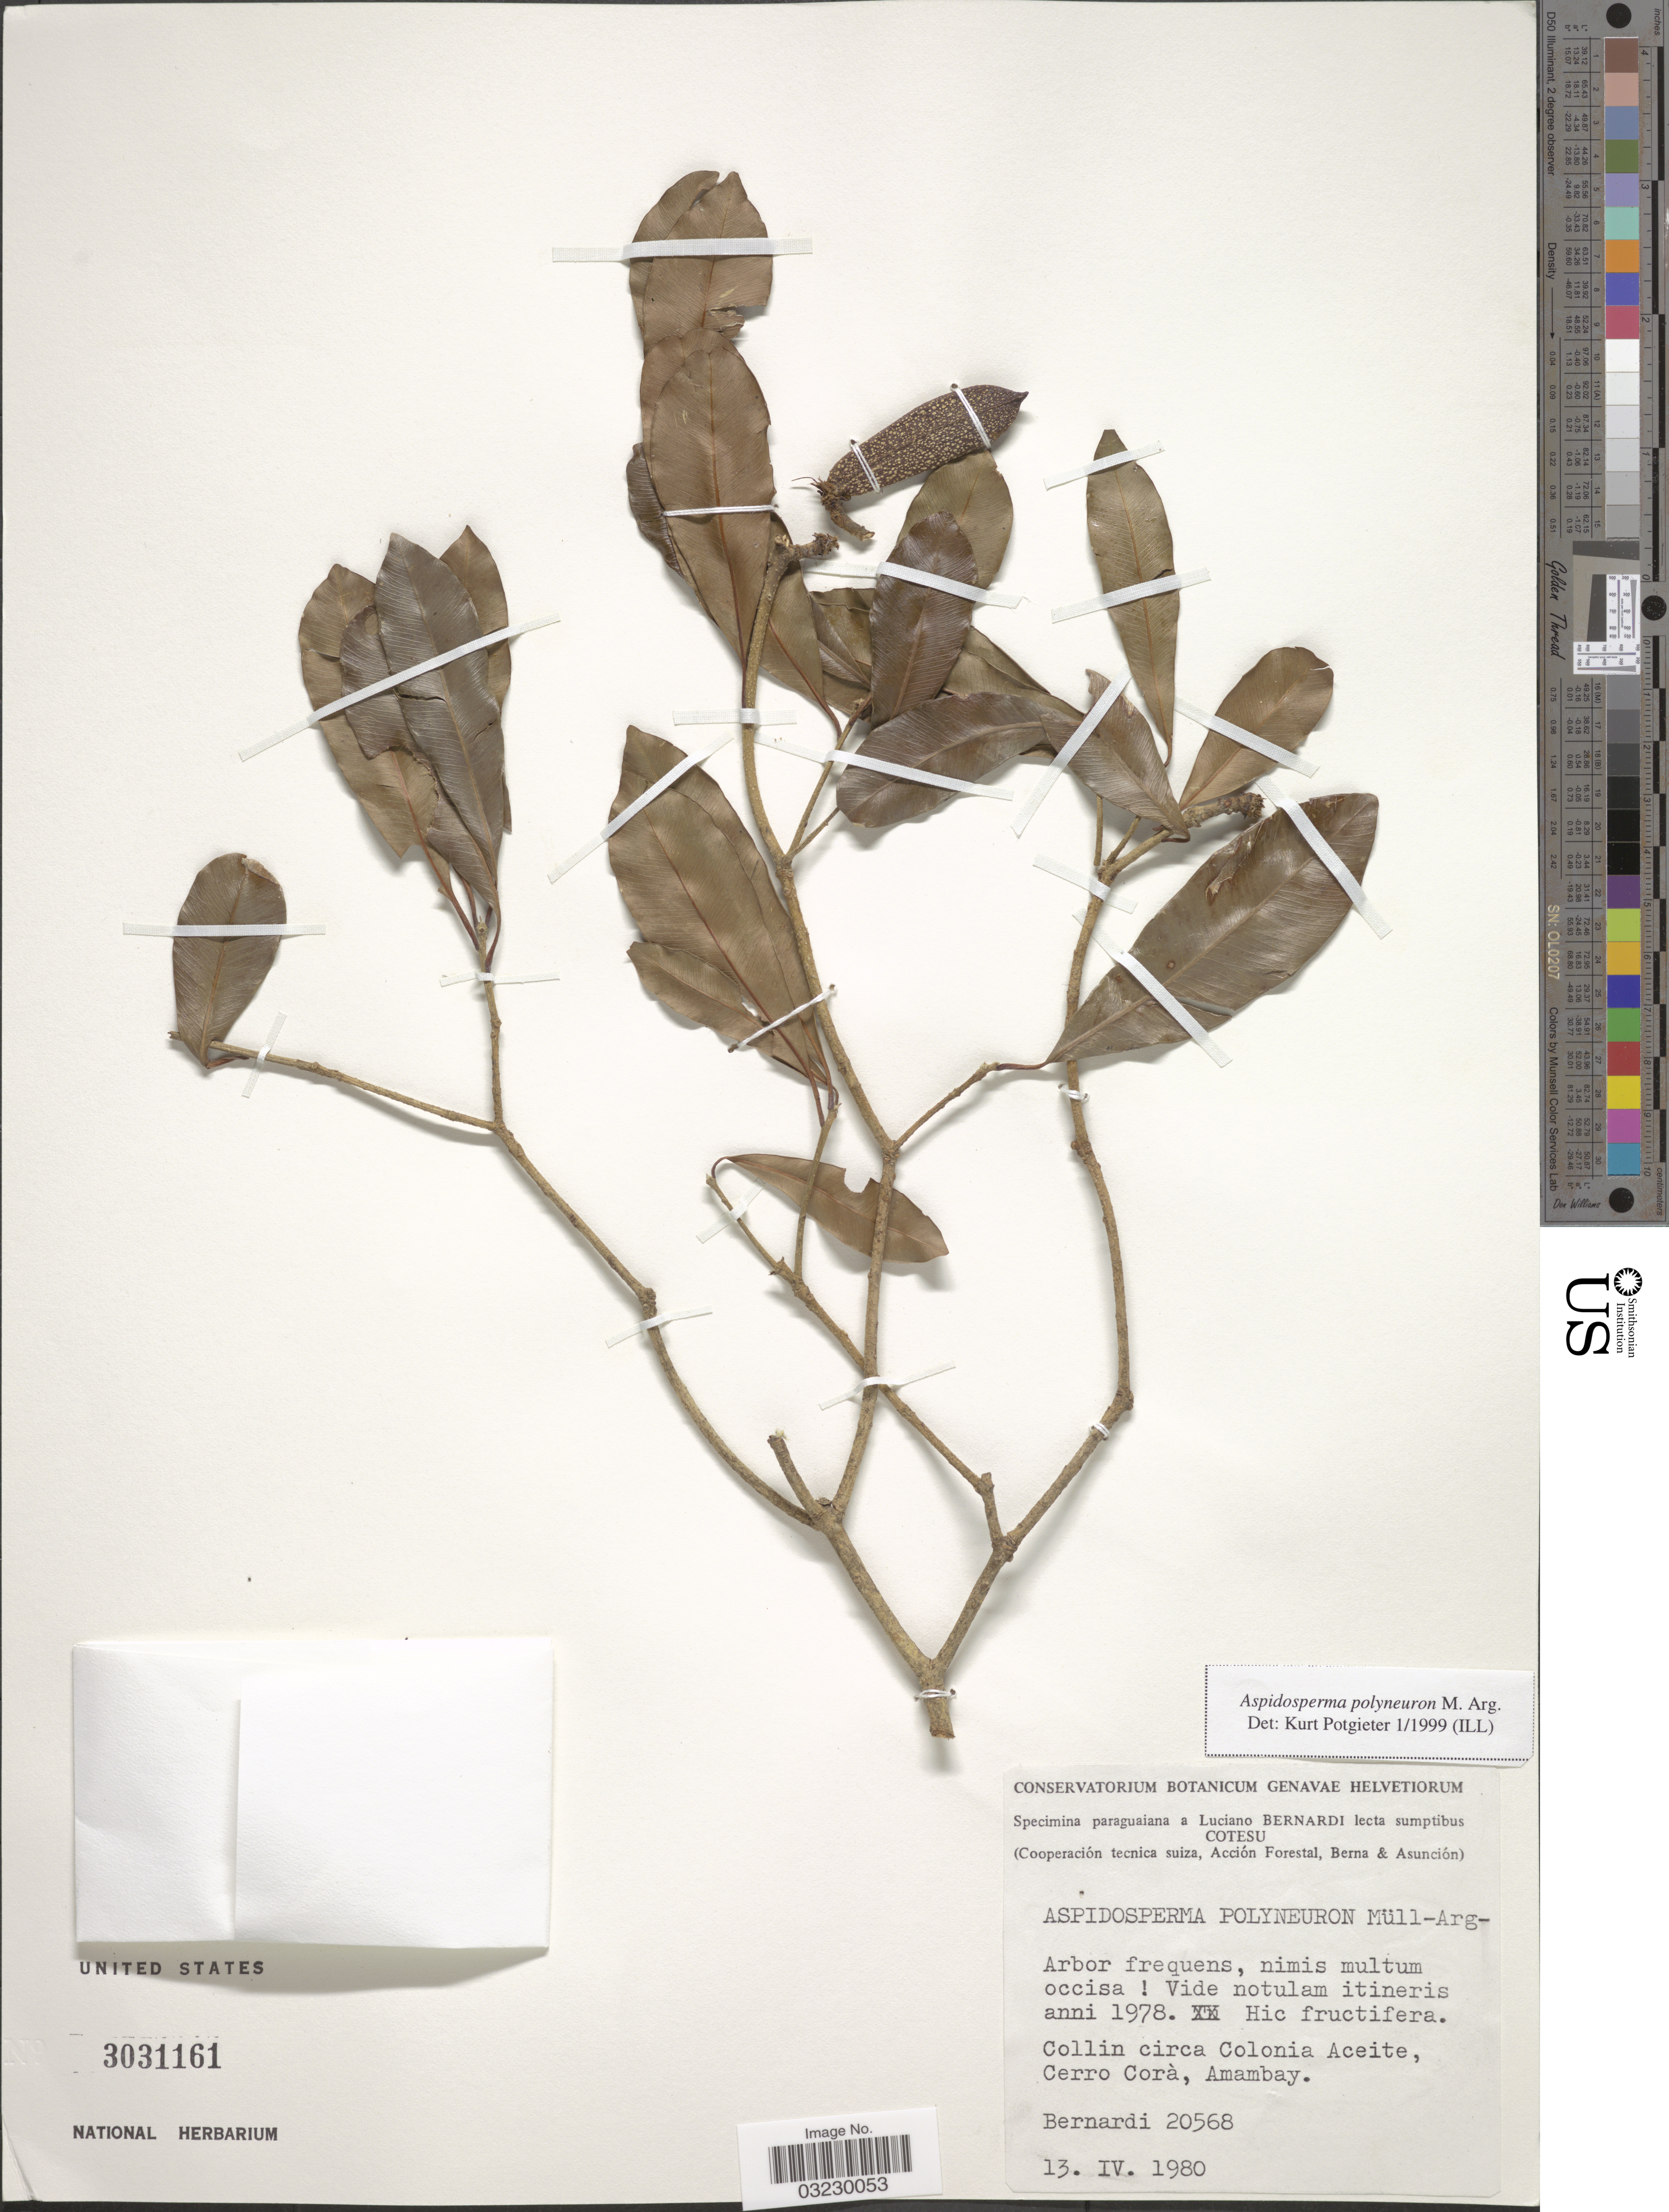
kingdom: Plantae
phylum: Tracheophyta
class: Magnoliopsida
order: Gentianales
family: Apocynaceae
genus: Aspidosperma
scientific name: Aspidosperma polyneuron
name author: Müll. Arg.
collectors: L. Bernardi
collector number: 20568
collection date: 1980-04-13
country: Paraguay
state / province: Amambay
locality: Collin cerca Colonia Aceite, Cerro Corà.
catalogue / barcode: US 3031161